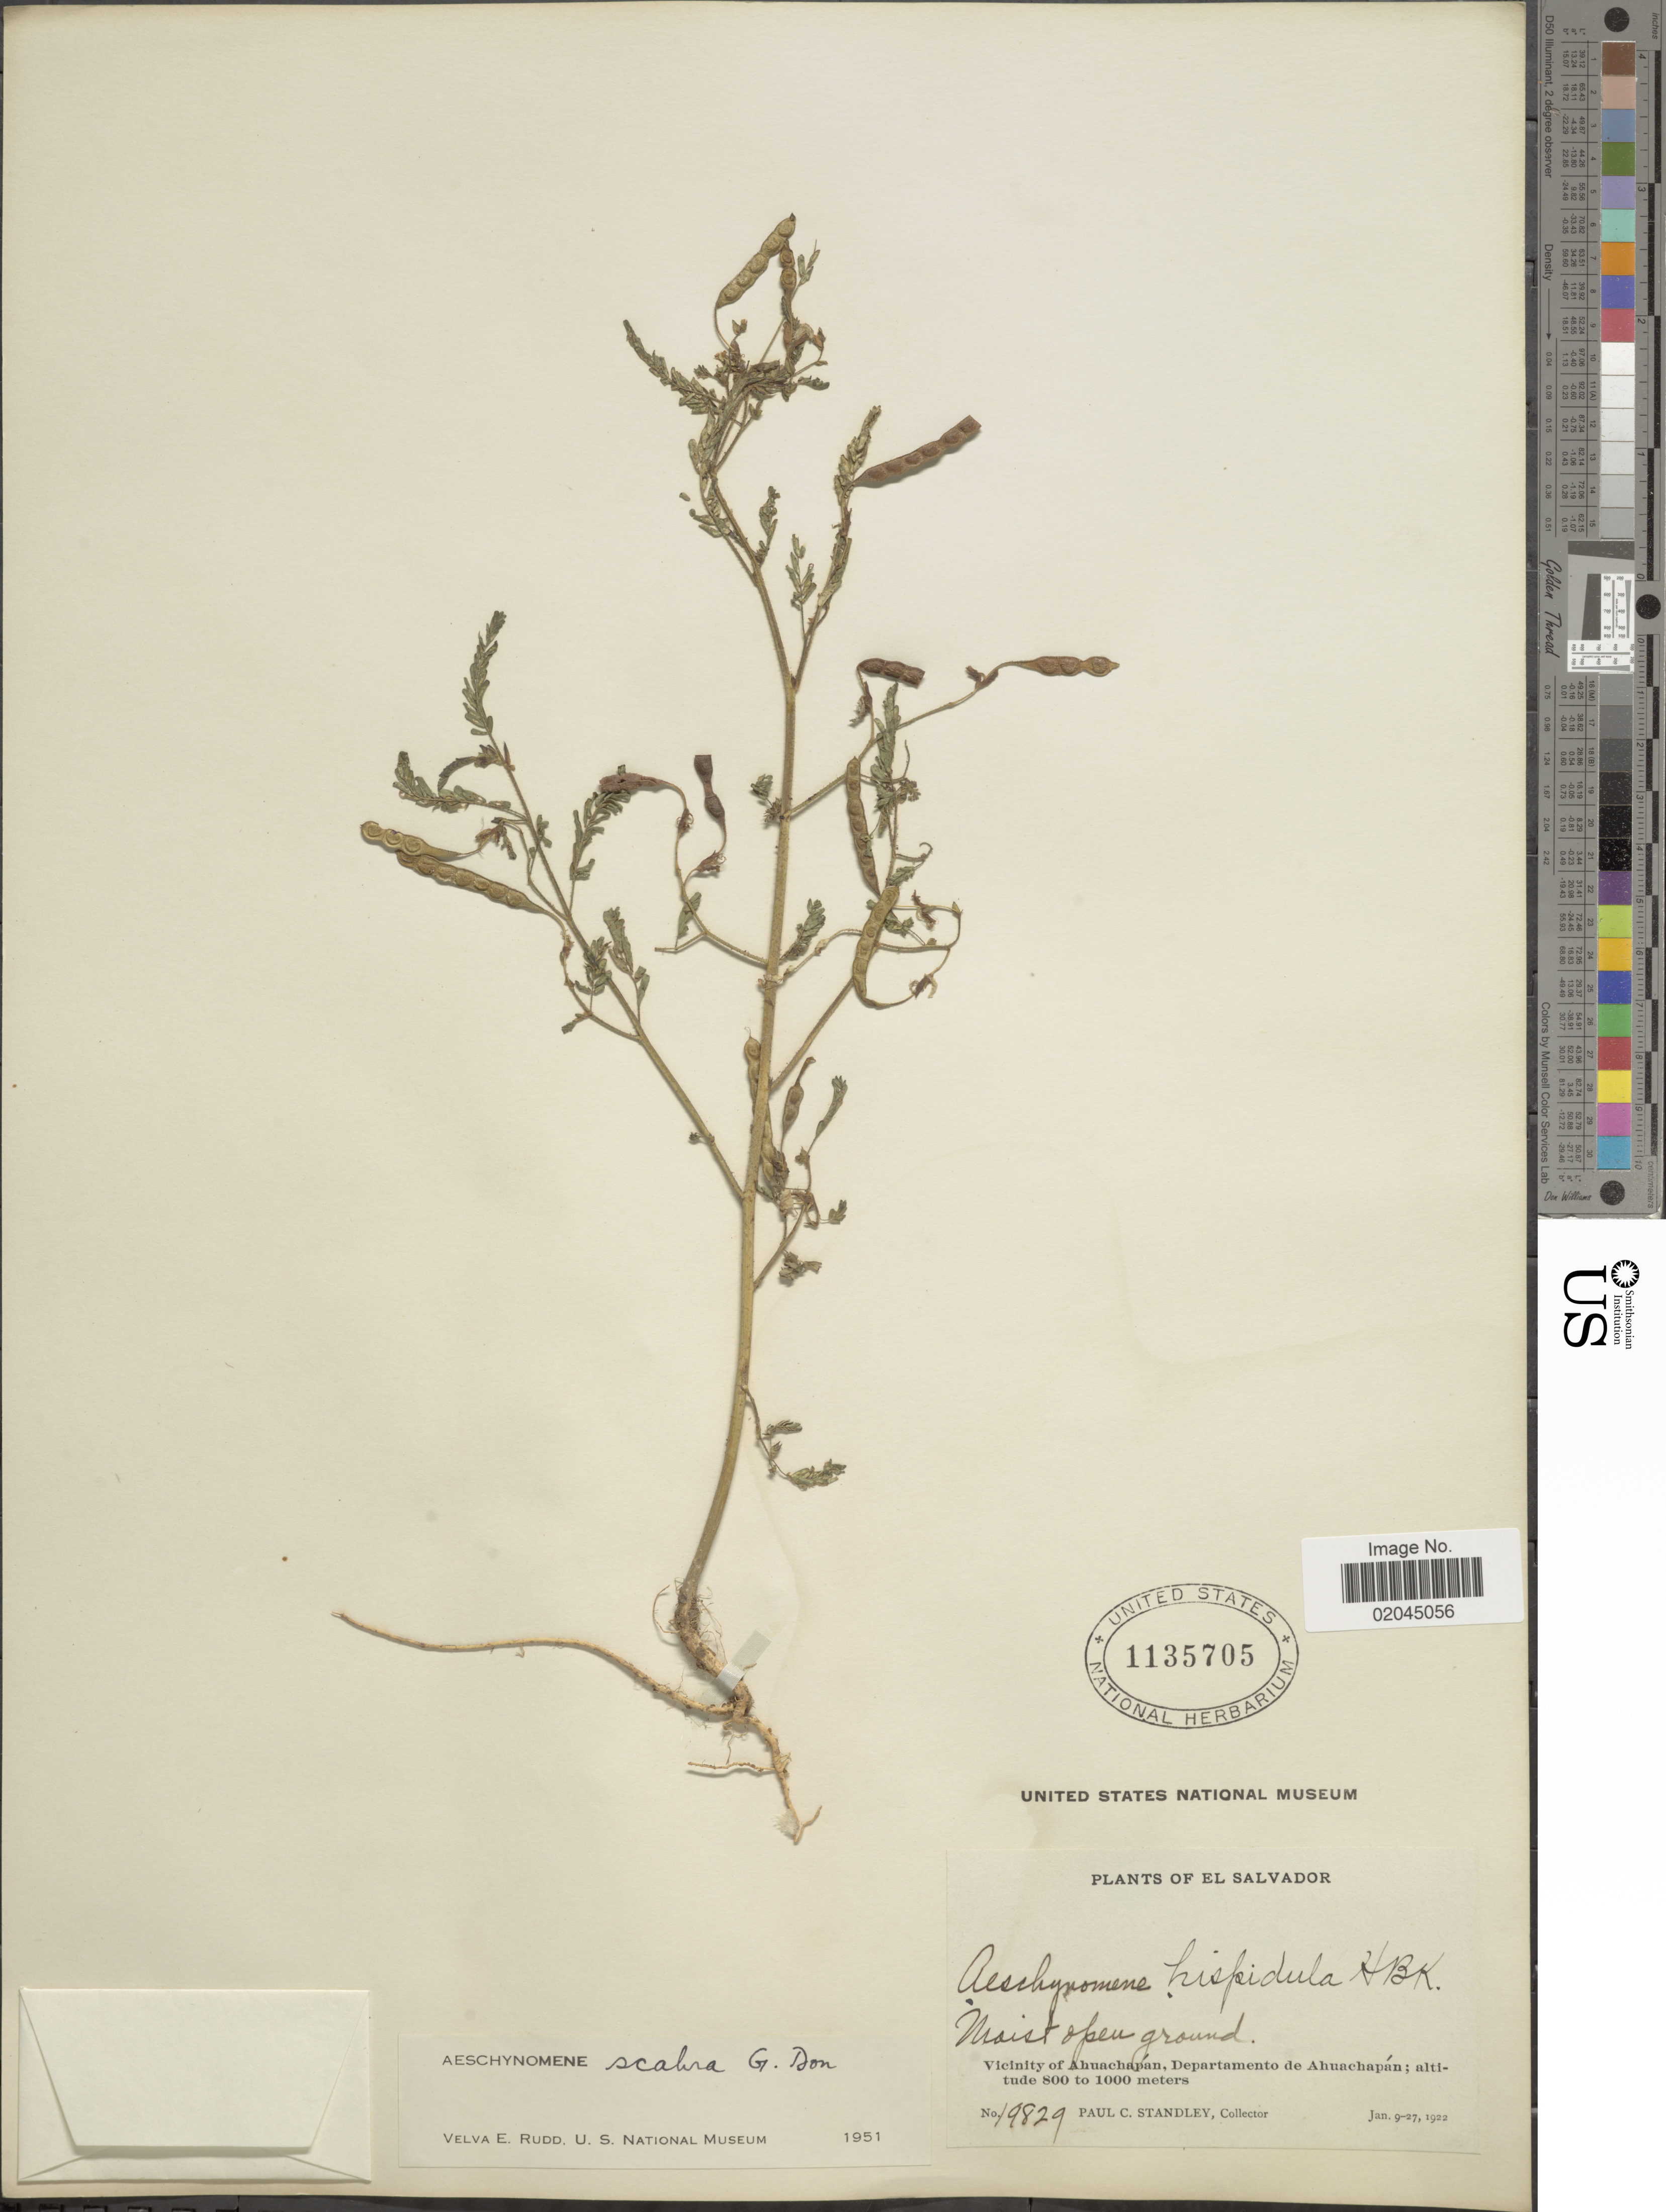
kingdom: Plantae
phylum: Tracheophyta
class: Magnoliopsida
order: Fabales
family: Fabaceae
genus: Aeschynomene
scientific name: Aeschynomene scabra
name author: G. Don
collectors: P. C. Standley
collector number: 19829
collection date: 1922-01-09/1922-01-27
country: El Salvador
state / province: Ahuachapan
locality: Vicinity of Ahuachapan, Departamento de Ahuachapan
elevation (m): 800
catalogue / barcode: US 1135705